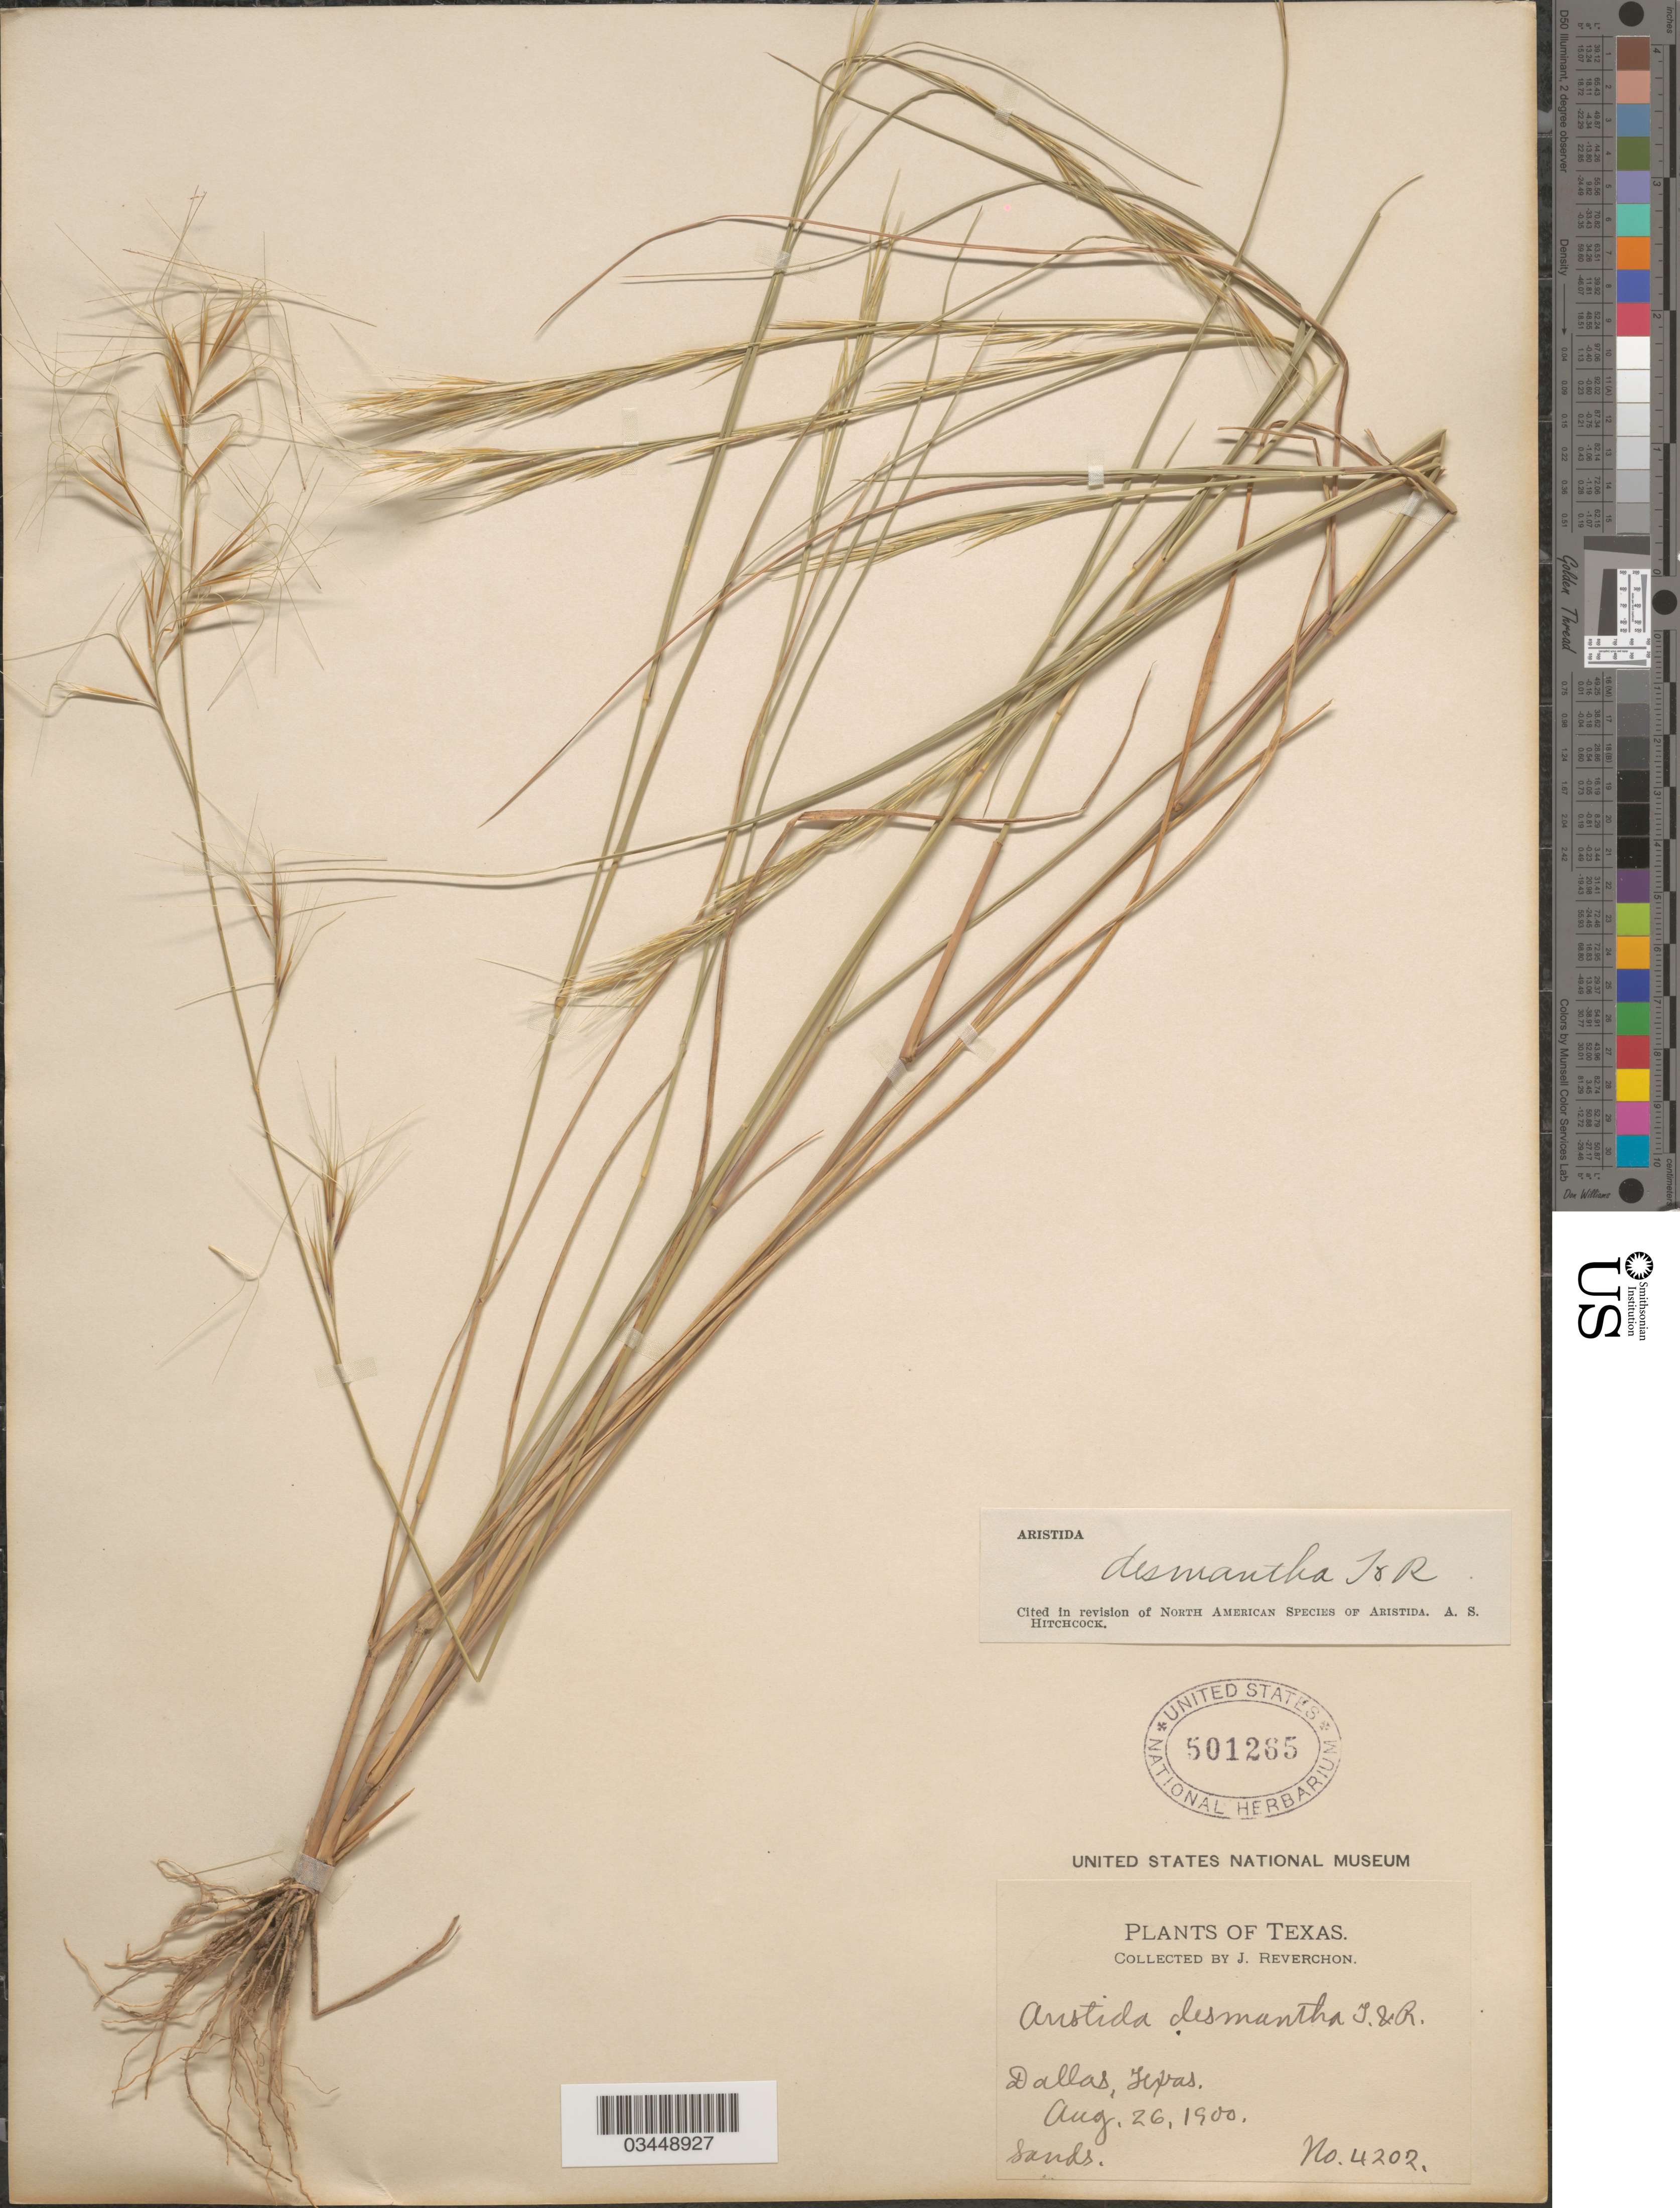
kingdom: Plantae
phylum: Tracheophyta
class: Liliopsida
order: Poales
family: Poaceae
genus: Aristida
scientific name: Aristida desmantha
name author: Trin. & Rupr.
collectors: J. Reverchon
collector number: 4202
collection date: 1900-08-26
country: United States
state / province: Texas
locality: Dallas.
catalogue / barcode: US 501265